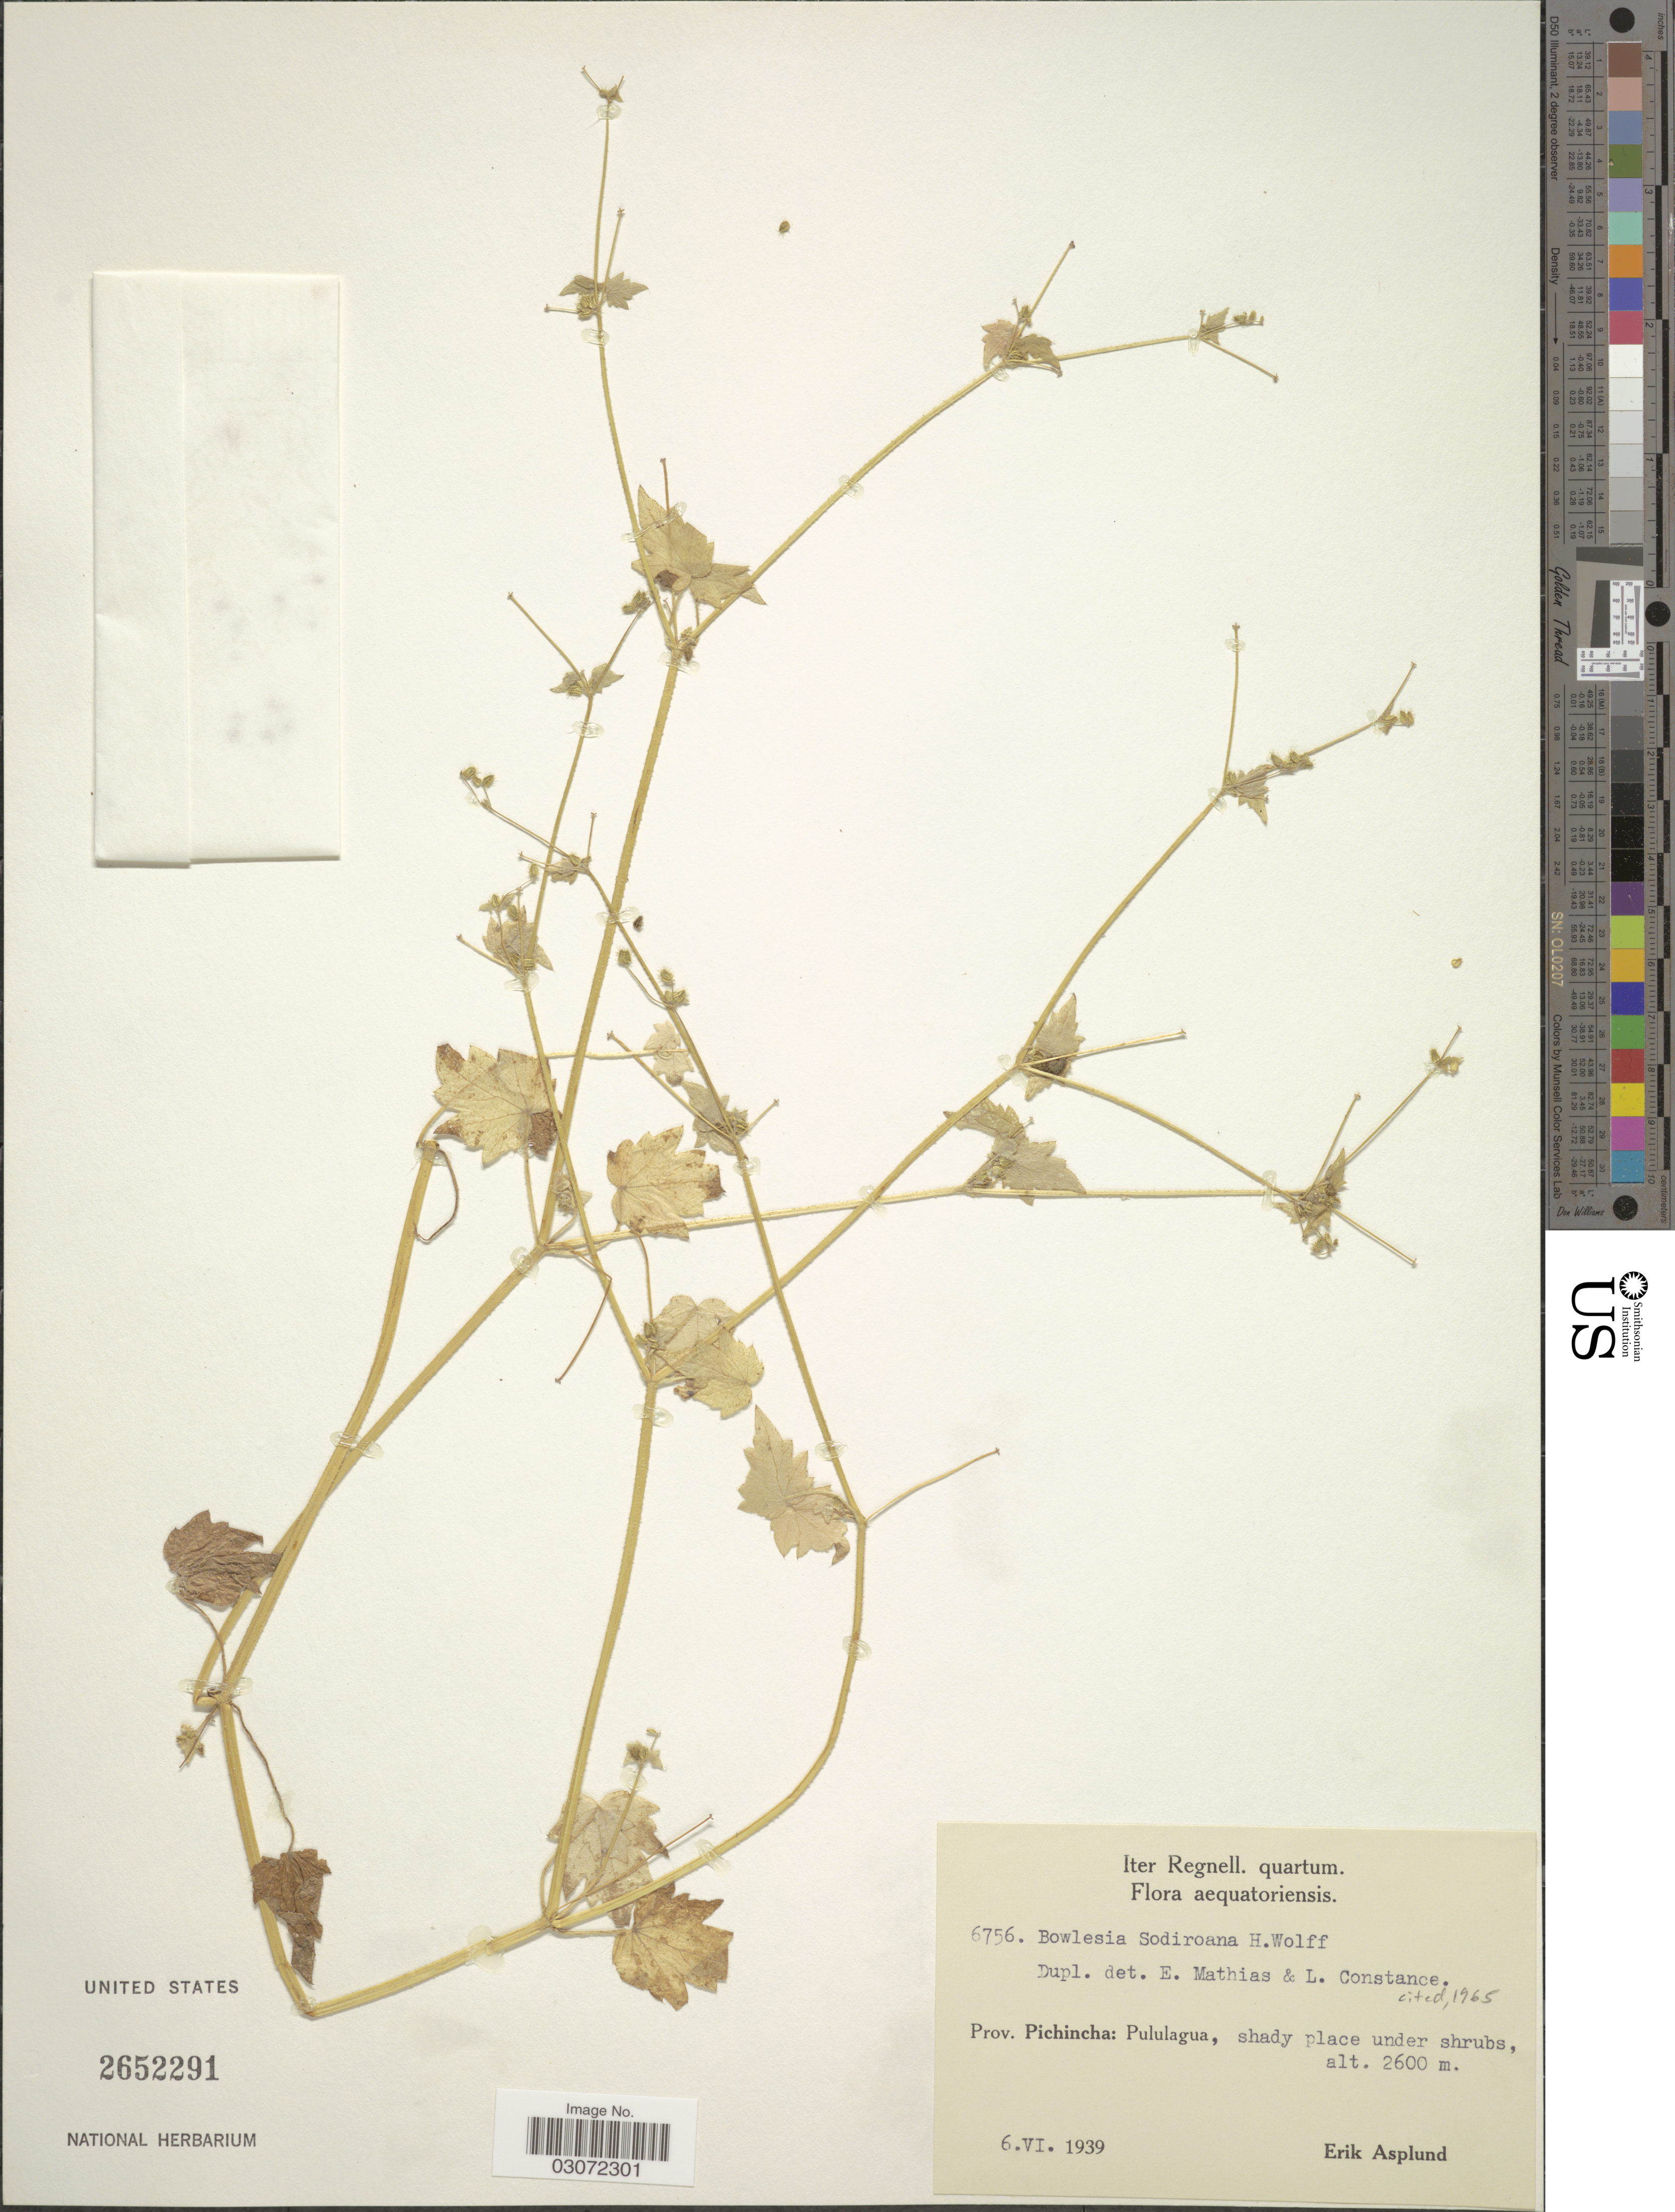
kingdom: Plantae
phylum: Tracheophyta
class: Magnoliopsida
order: Apiales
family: Apiaceae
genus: Bowlesia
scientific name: Bowlesia sodiroana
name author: H. Wolff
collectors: E. Asplund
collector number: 6756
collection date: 1939-06-06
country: Ecuador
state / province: Pichincha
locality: Pululagua.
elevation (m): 2600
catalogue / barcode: US 2652291